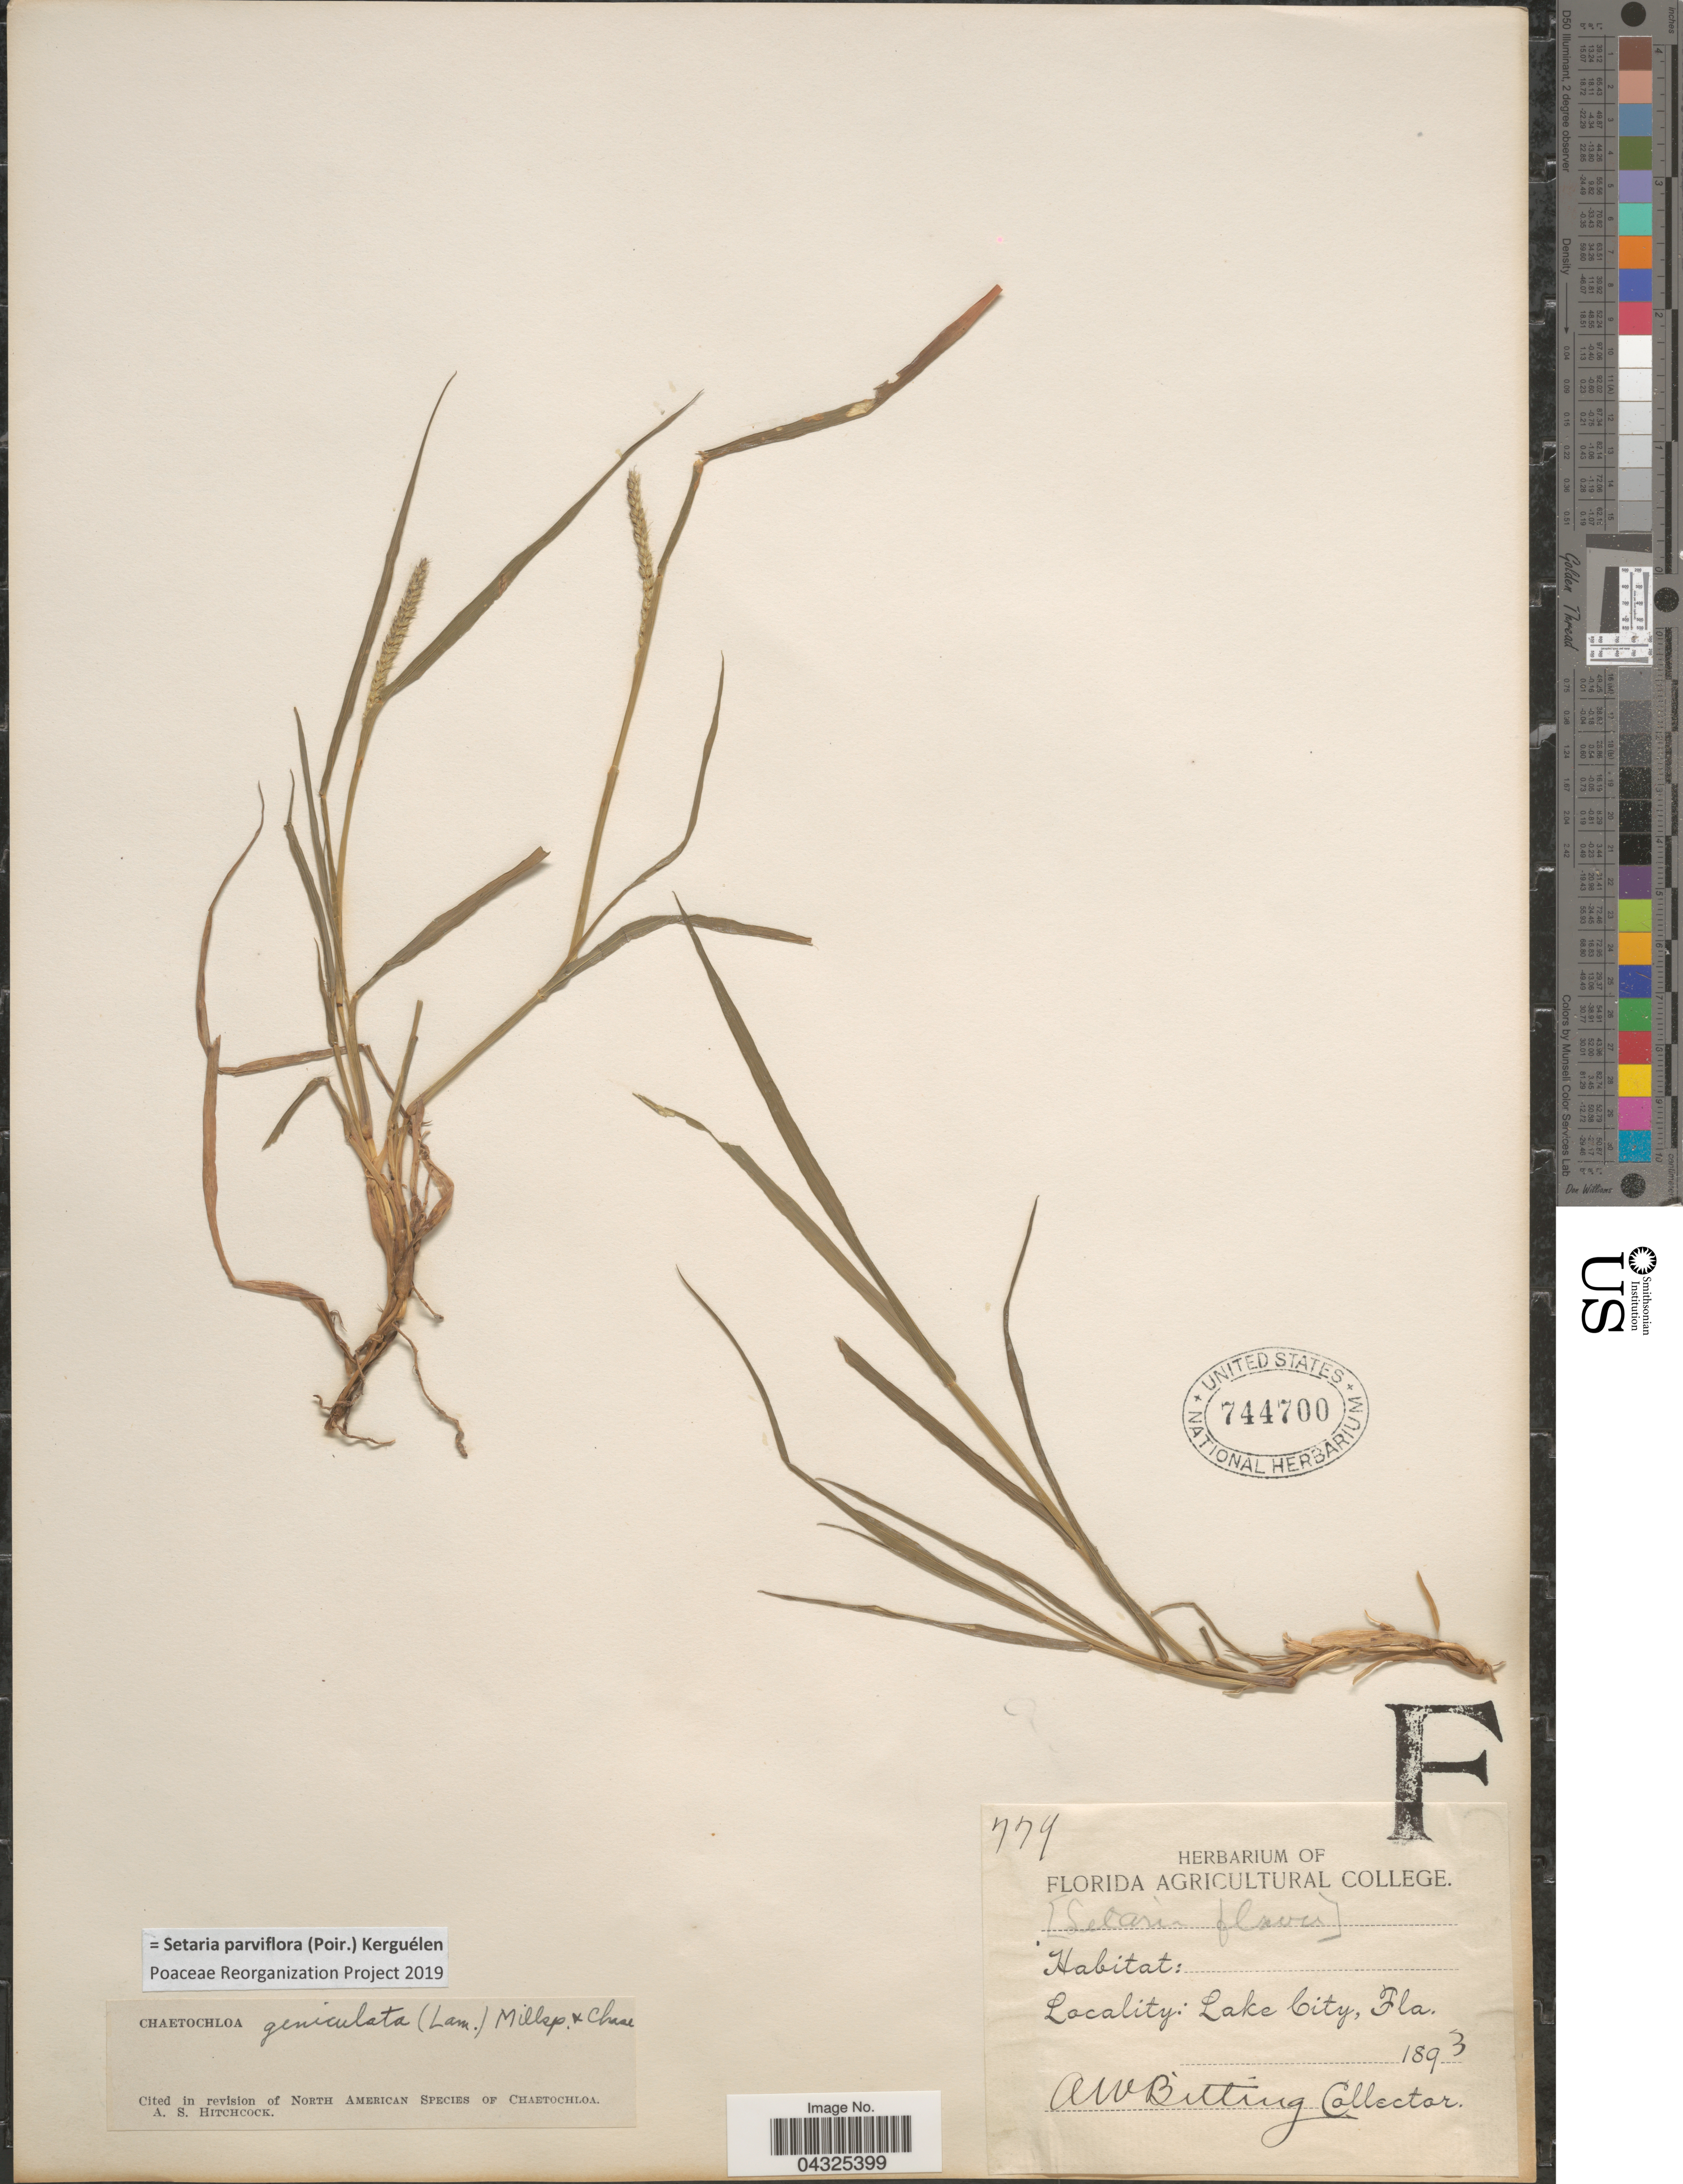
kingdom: Plantae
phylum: Tracheophyta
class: Liliopsida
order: Poales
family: Poaceae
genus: Setaria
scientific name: Setaria parviflora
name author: (Poir.) Kerguélen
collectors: A. Bitting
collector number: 774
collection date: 1893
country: United States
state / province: Florida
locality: Lake City.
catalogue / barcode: US 744700